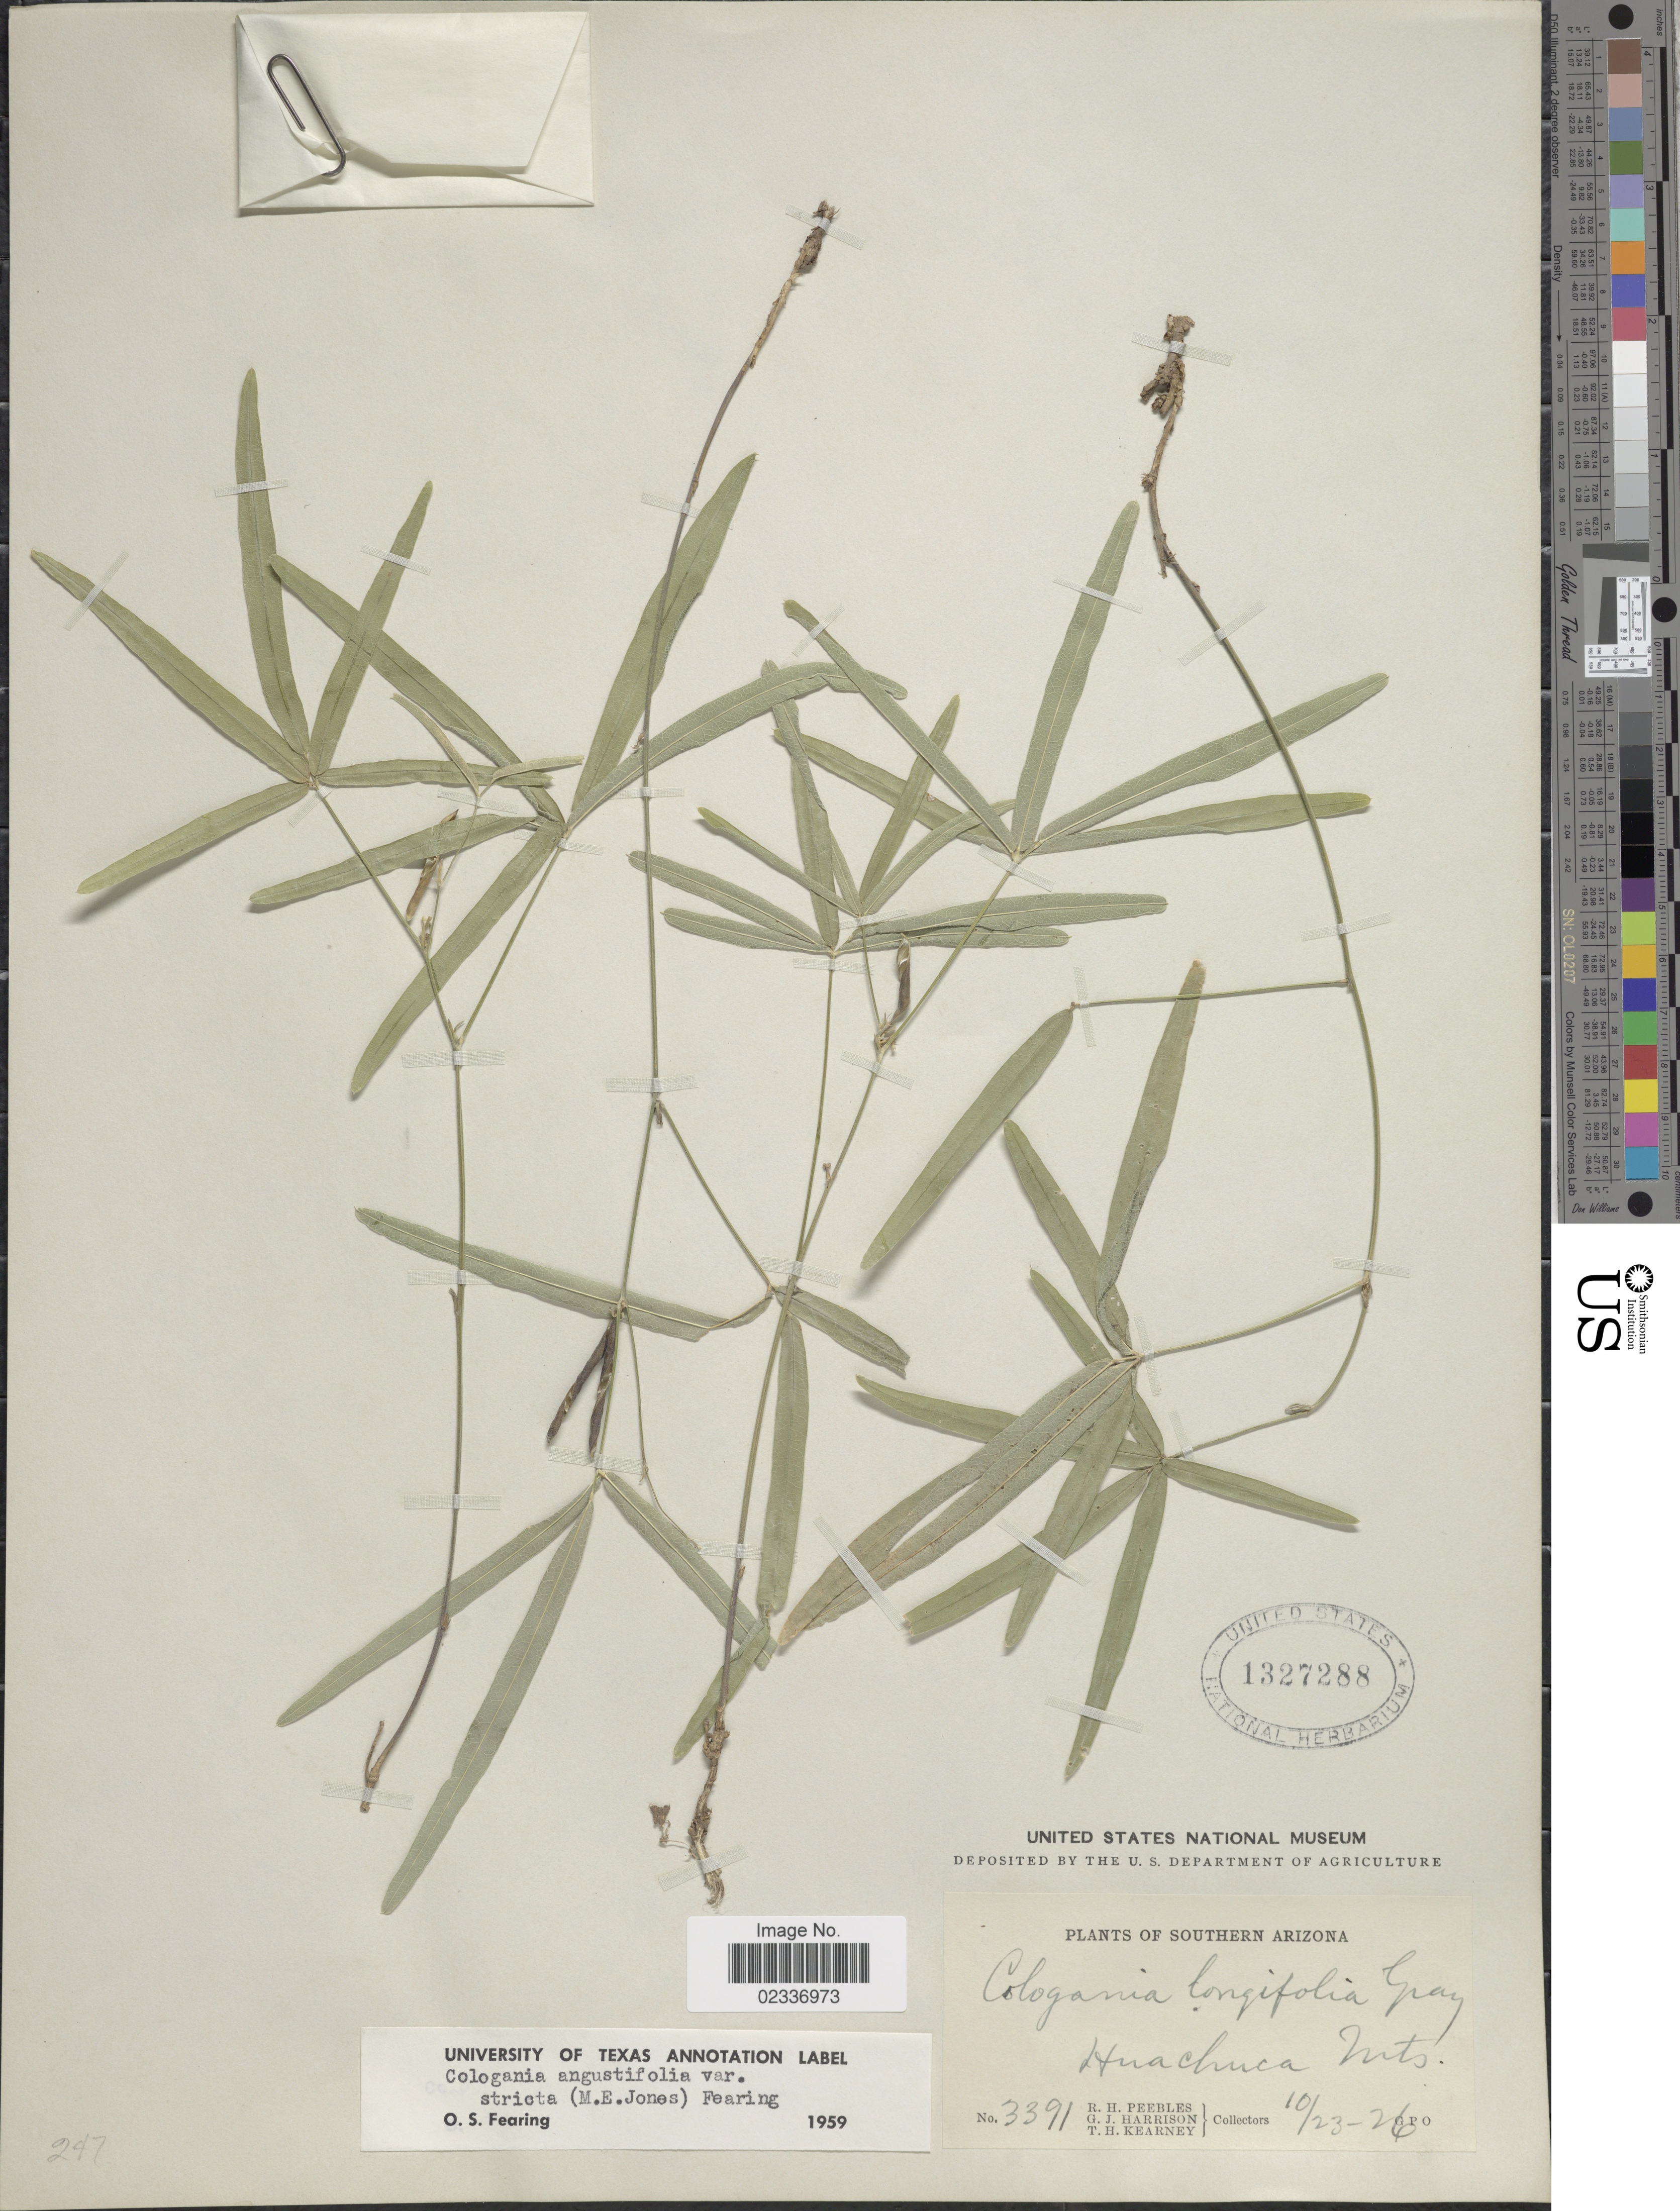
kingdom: Plantae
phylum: Tracheophyta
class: Magnoliopsida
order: Fabales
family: Fabaceae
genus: Cologania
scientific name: Cologania angustifolia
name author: Kunth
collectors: R. H. Peebles, G. J. Harrison & T. H. Kearney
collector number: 3391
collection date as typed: Transcribed d/m/y: 23/10/26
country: United States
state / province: Arizona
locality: Southern Arizona. Huachuca Mts.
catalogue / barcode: US 1327288